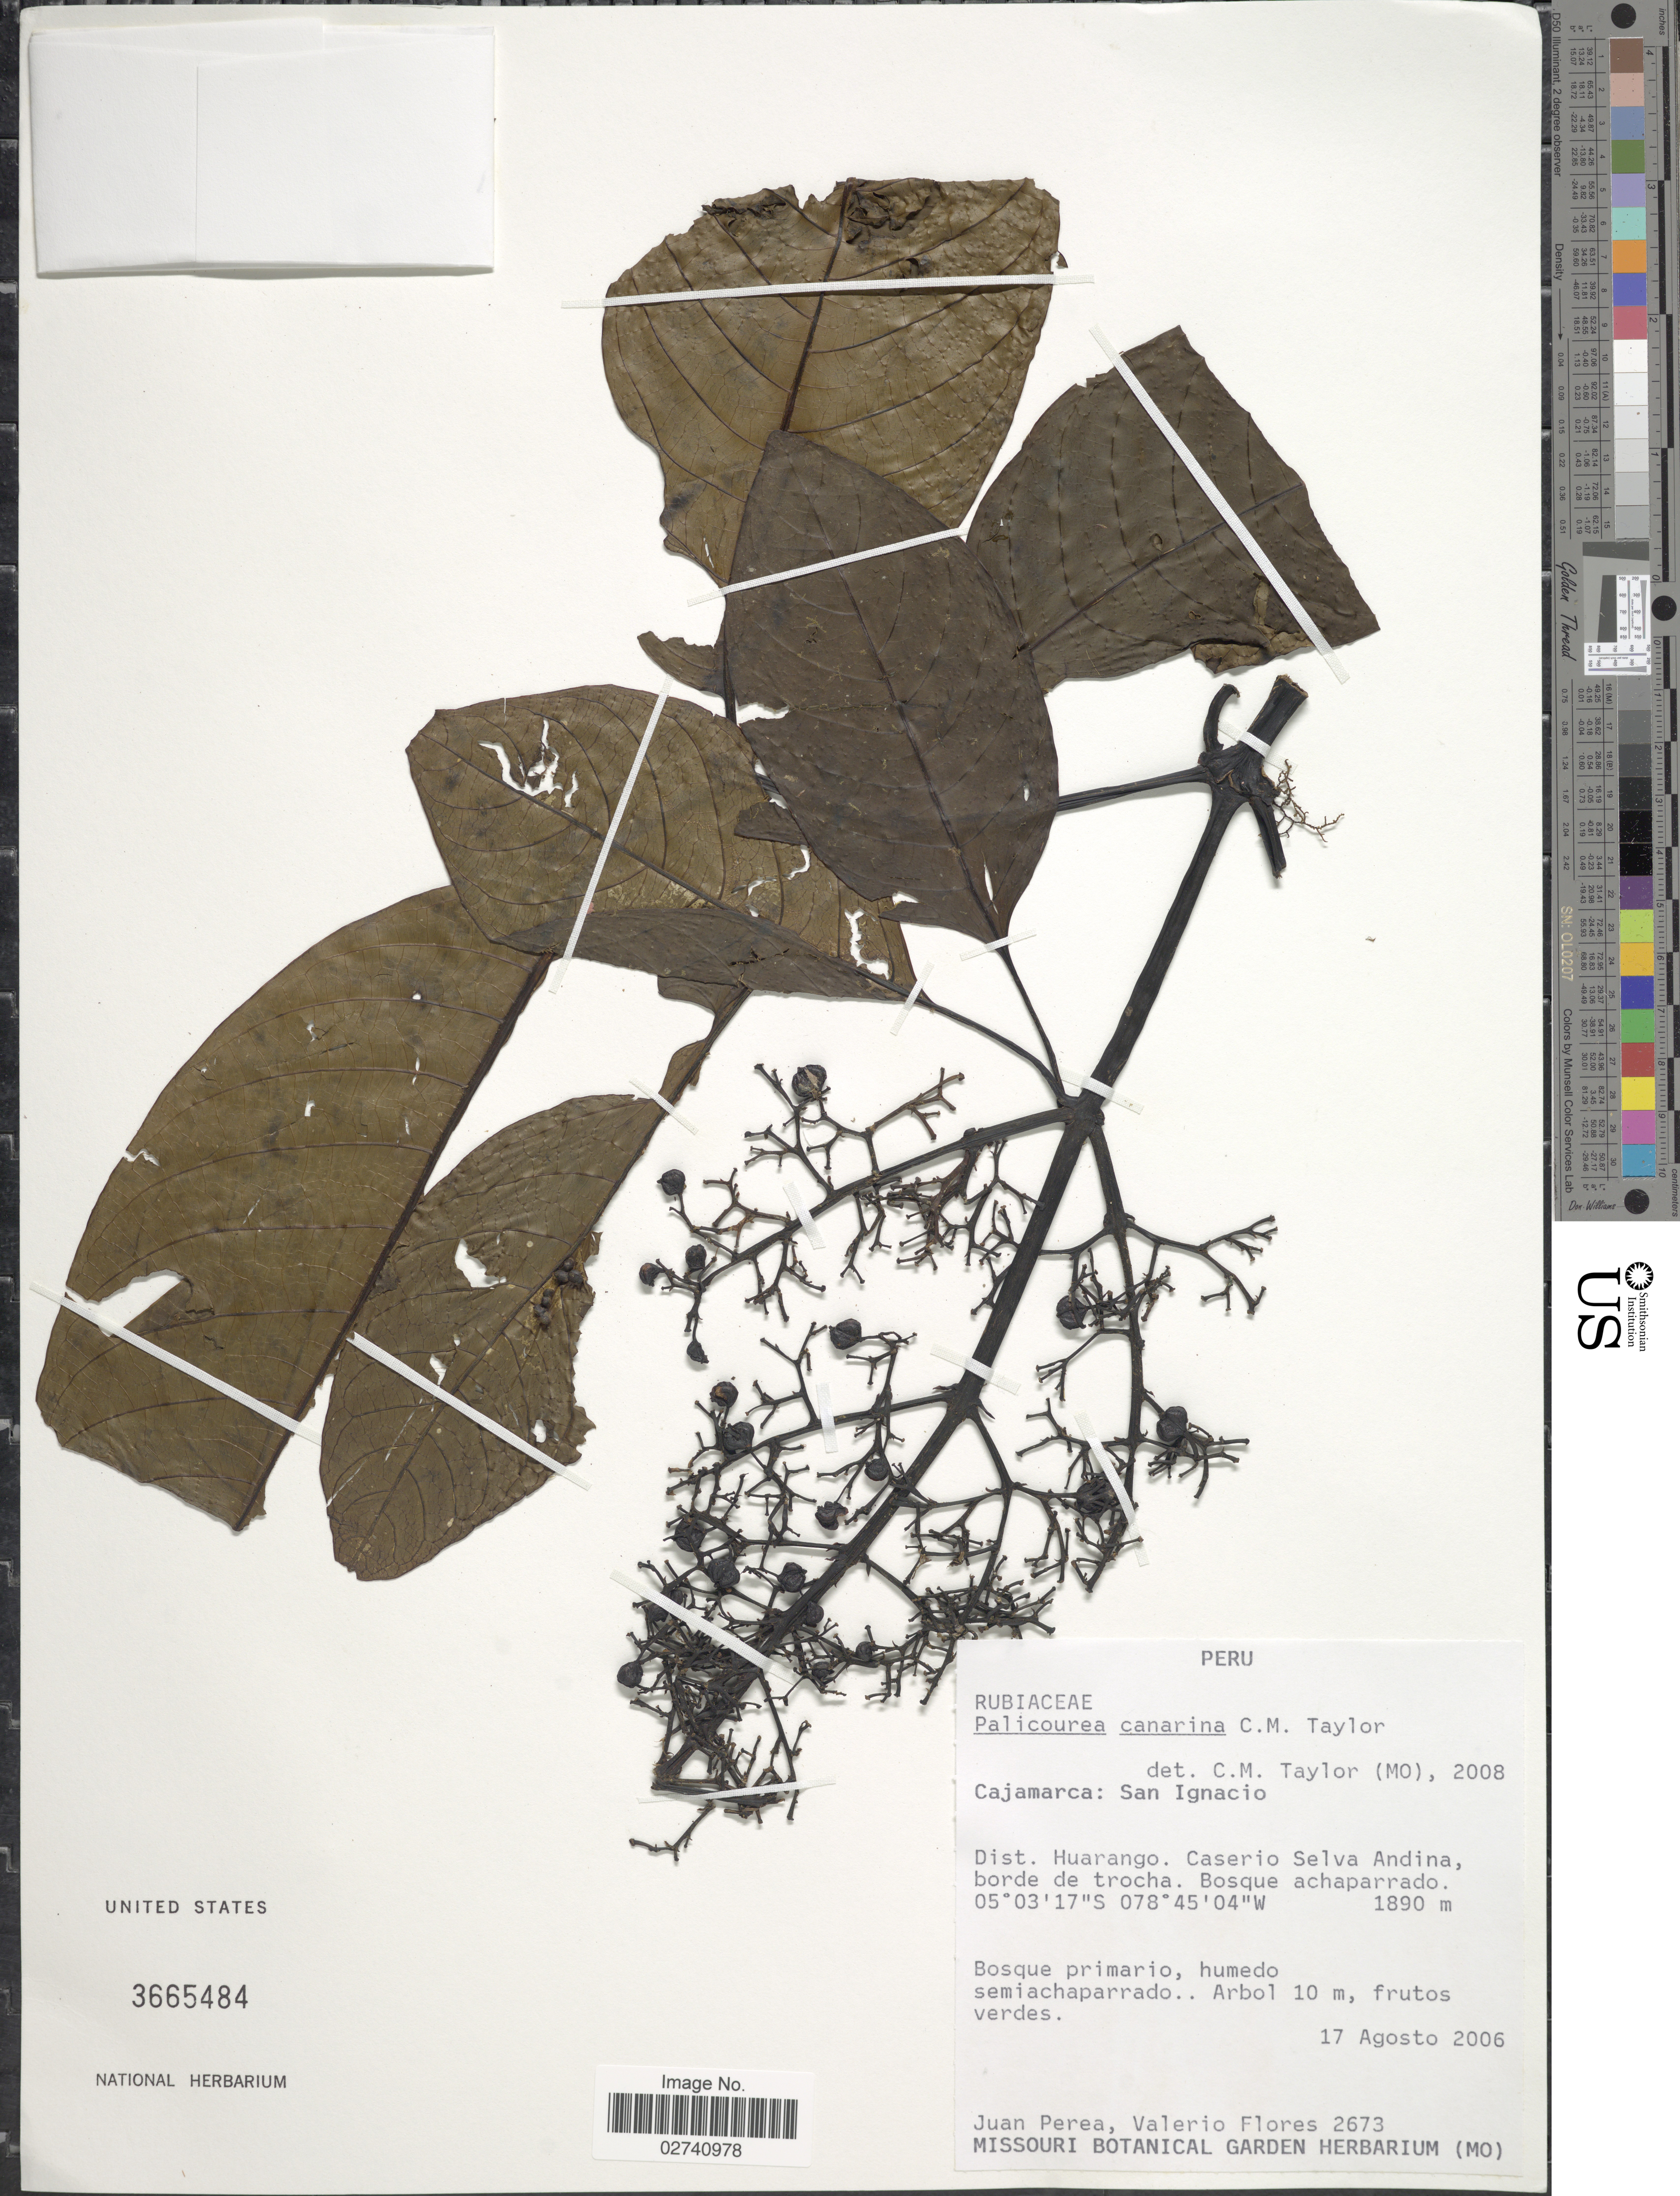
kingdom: Plantae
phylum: Tracheophyta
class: Magnoliopsida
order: Gentianales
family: Rubiaceae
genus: Palicourea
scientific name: Palicourea canarina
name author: C.M. Taylor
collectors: J. Perea & V. Flores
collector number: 2673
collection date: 2006-08-17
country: Peru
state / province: Cajamarca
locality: San Ignacio, Dist. Huarango, Caserio Selva Andina, borde de trocha, Bosque achaparrado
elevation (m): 1890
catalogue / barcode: US 3665484